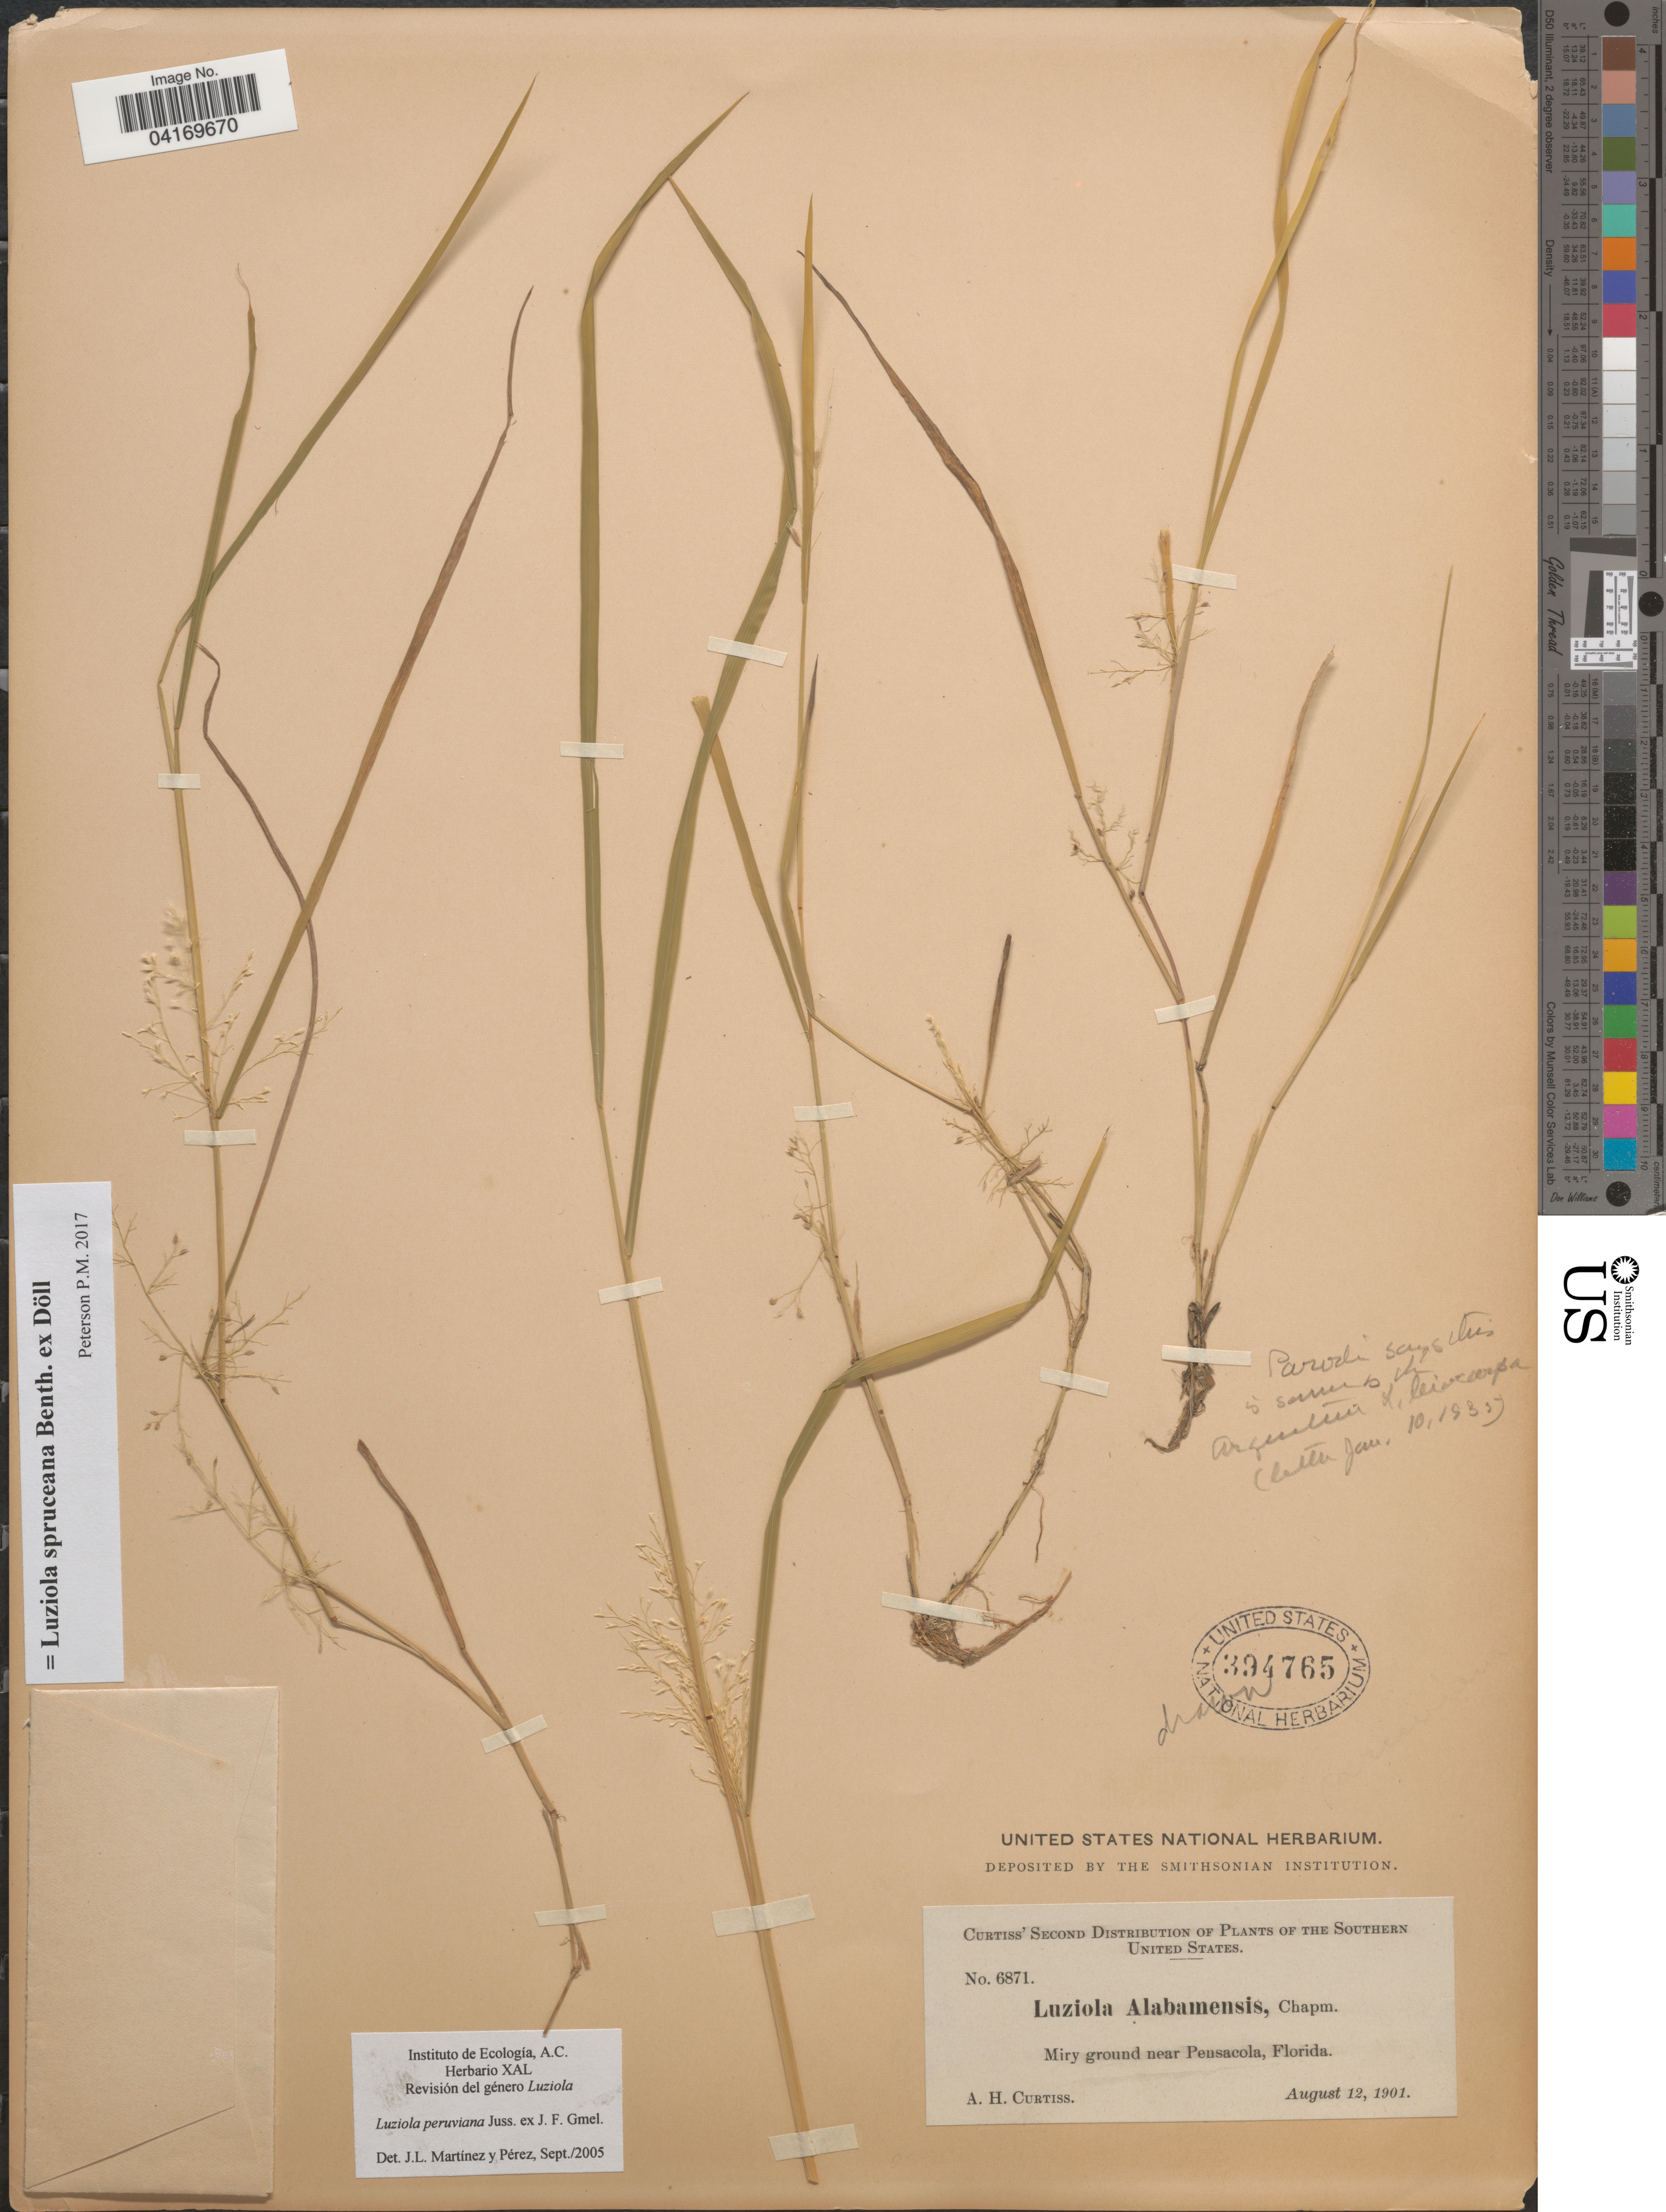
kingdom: Plantae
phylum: Tracheophyta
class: Liliopsida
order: Poales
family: Poaceae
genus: Luziola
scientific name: Luziola spruceana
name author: Benth. ex Döll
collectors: A. H. Curtiss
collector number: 6871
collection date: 1901-08-12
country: United States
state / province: Florida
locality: The Southern United States. Miry ground near Pensacola.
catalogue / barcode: US 394765